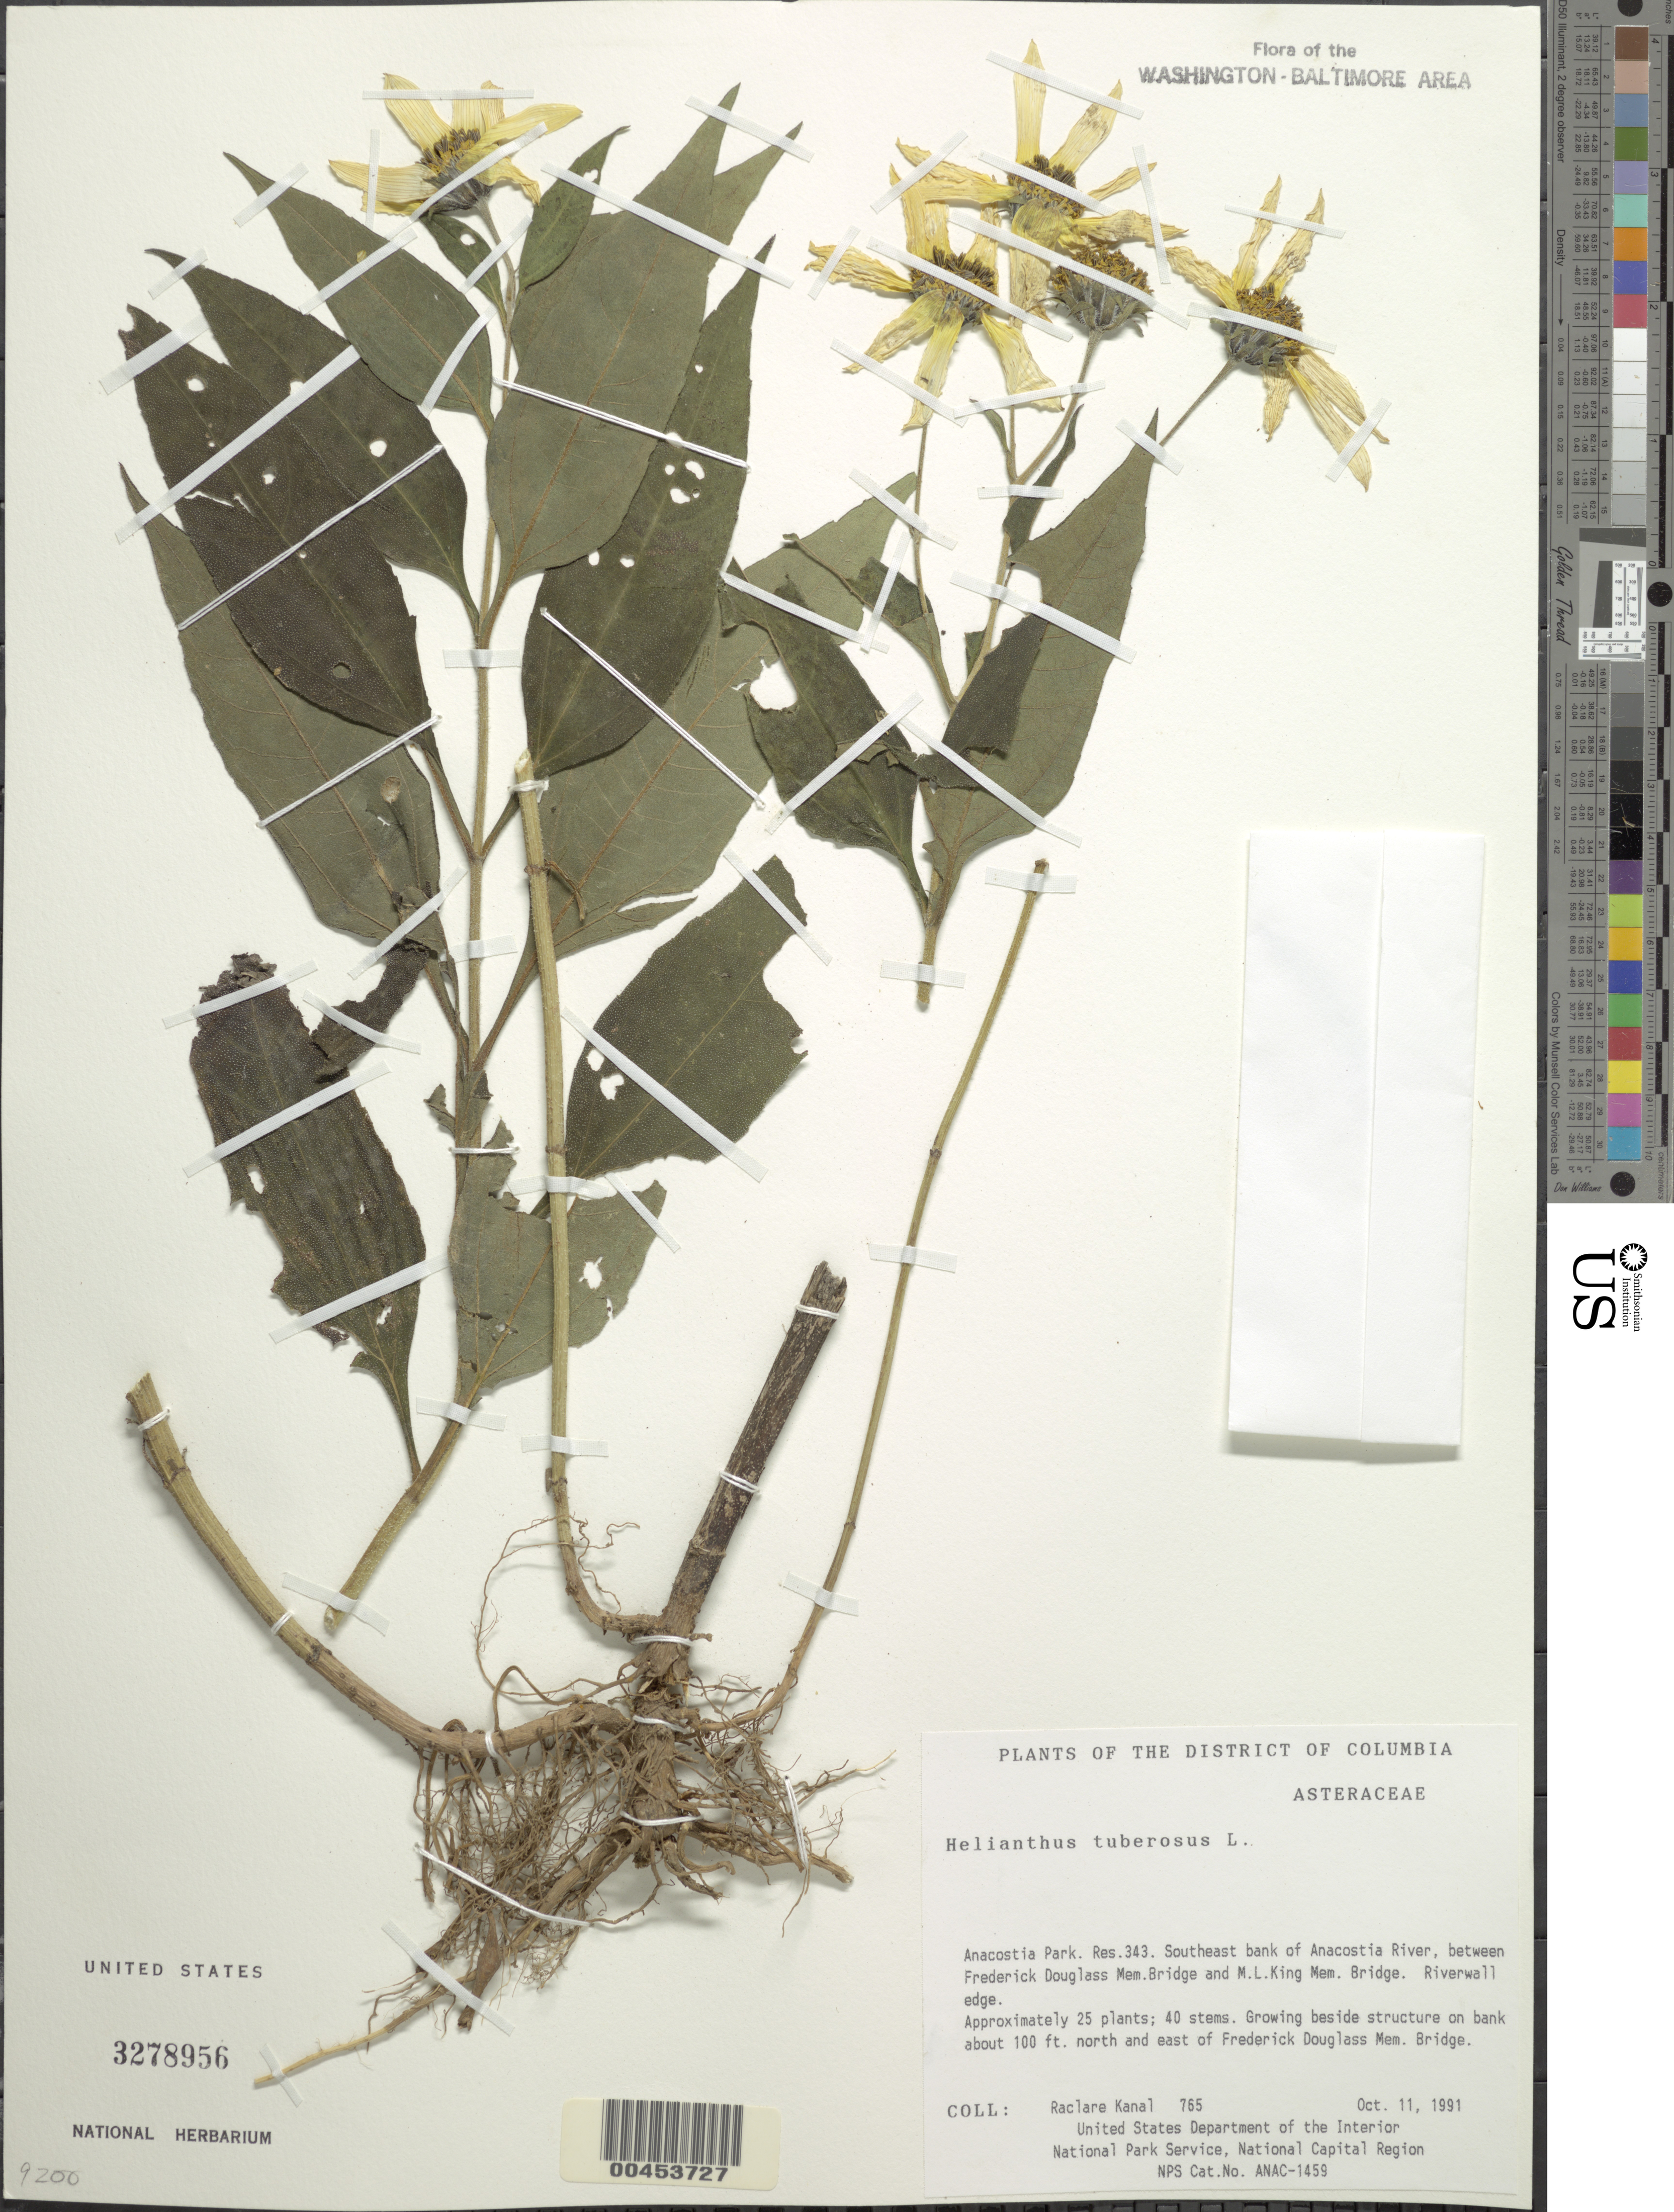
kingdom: Plantae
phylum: Tracheophyta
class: Magnoliopsida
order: Asterales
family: Asteraceae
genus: Helianthus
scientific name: Helianthus tuberosus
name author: L.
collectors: R. Kanal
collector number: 765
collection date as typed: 11 Oct 1991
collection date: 1991-10-11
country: United States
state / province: District of Columbia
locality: Anacostia Park, Res 343, SE bank of the Anacostia River, between Frederick Douglass Mem Bridge and M.l. King Mem Bridge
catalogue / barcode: US 3278956